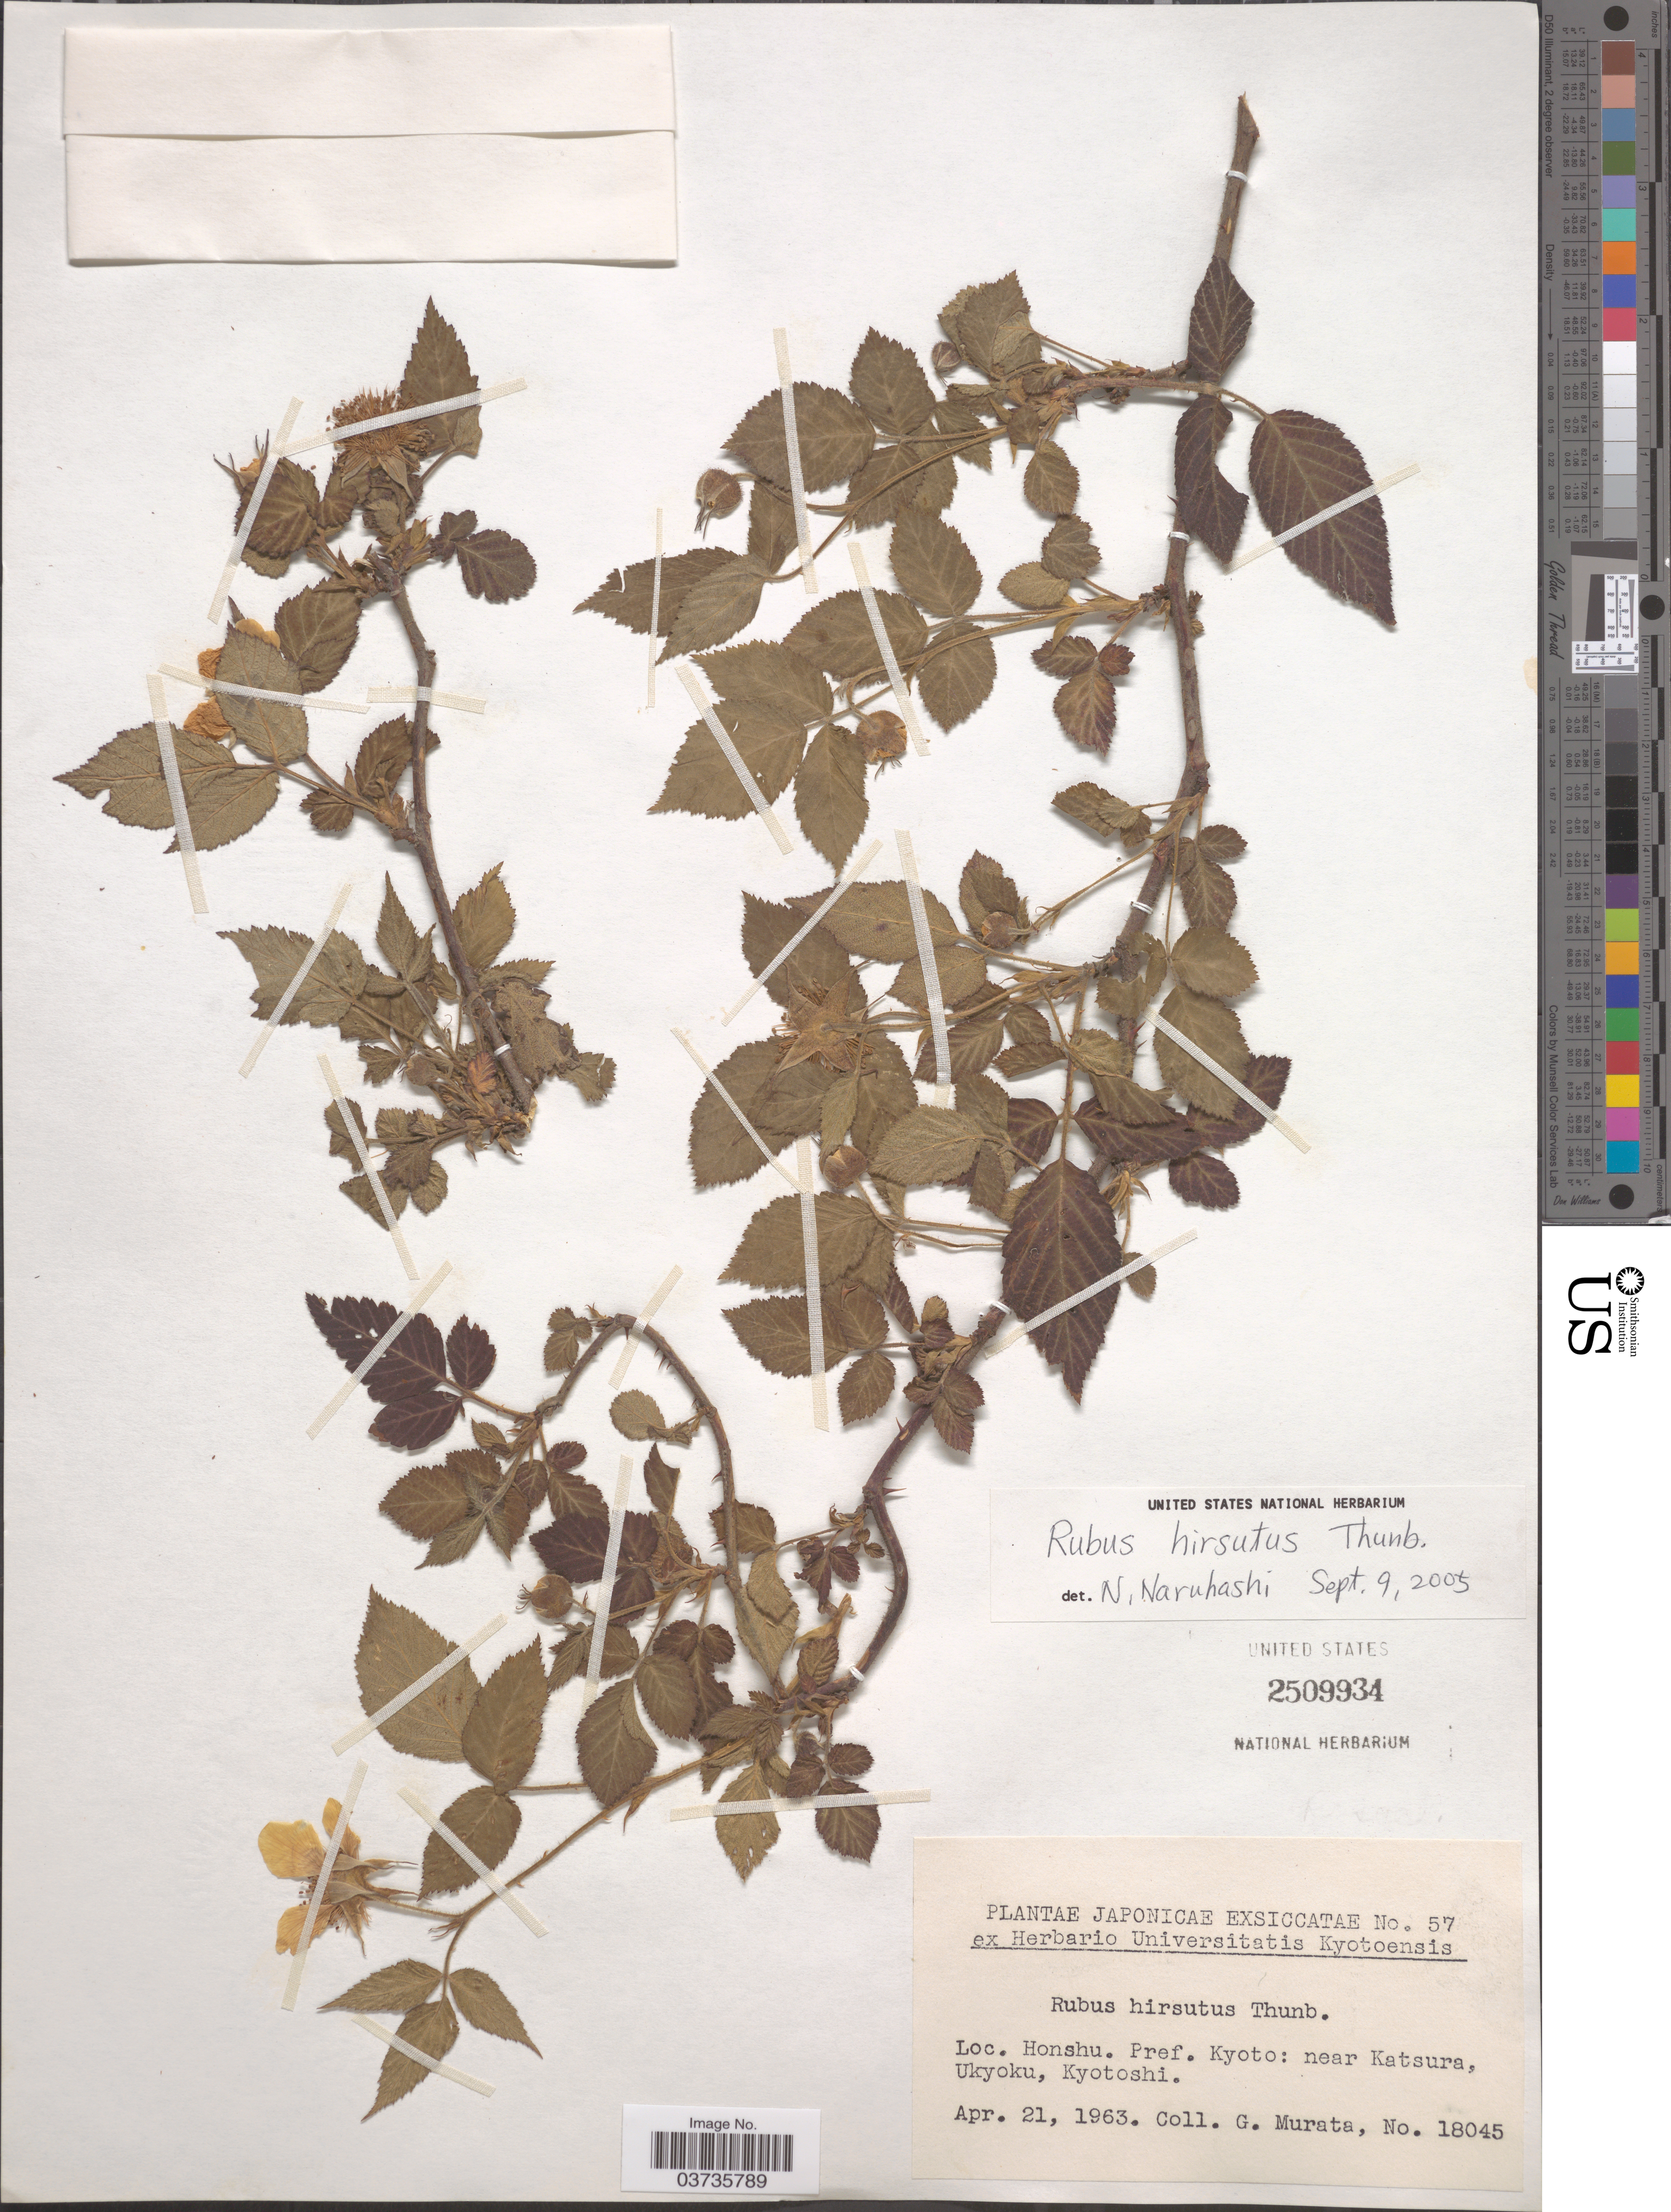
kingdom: Plantae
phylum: Tracheophyta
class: Magnoliopsida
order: Rosales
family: Rosaceae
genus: Rubus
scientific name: Rubus hirsutus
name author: Thunb.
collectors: G. Murata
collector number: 18045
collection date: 1963-04-21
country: Japan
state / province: Kyoto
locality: Honshu, Pref. Kyoto: near Katsura, Ukyoku, Kyotoshi.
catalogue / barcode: US 2509934